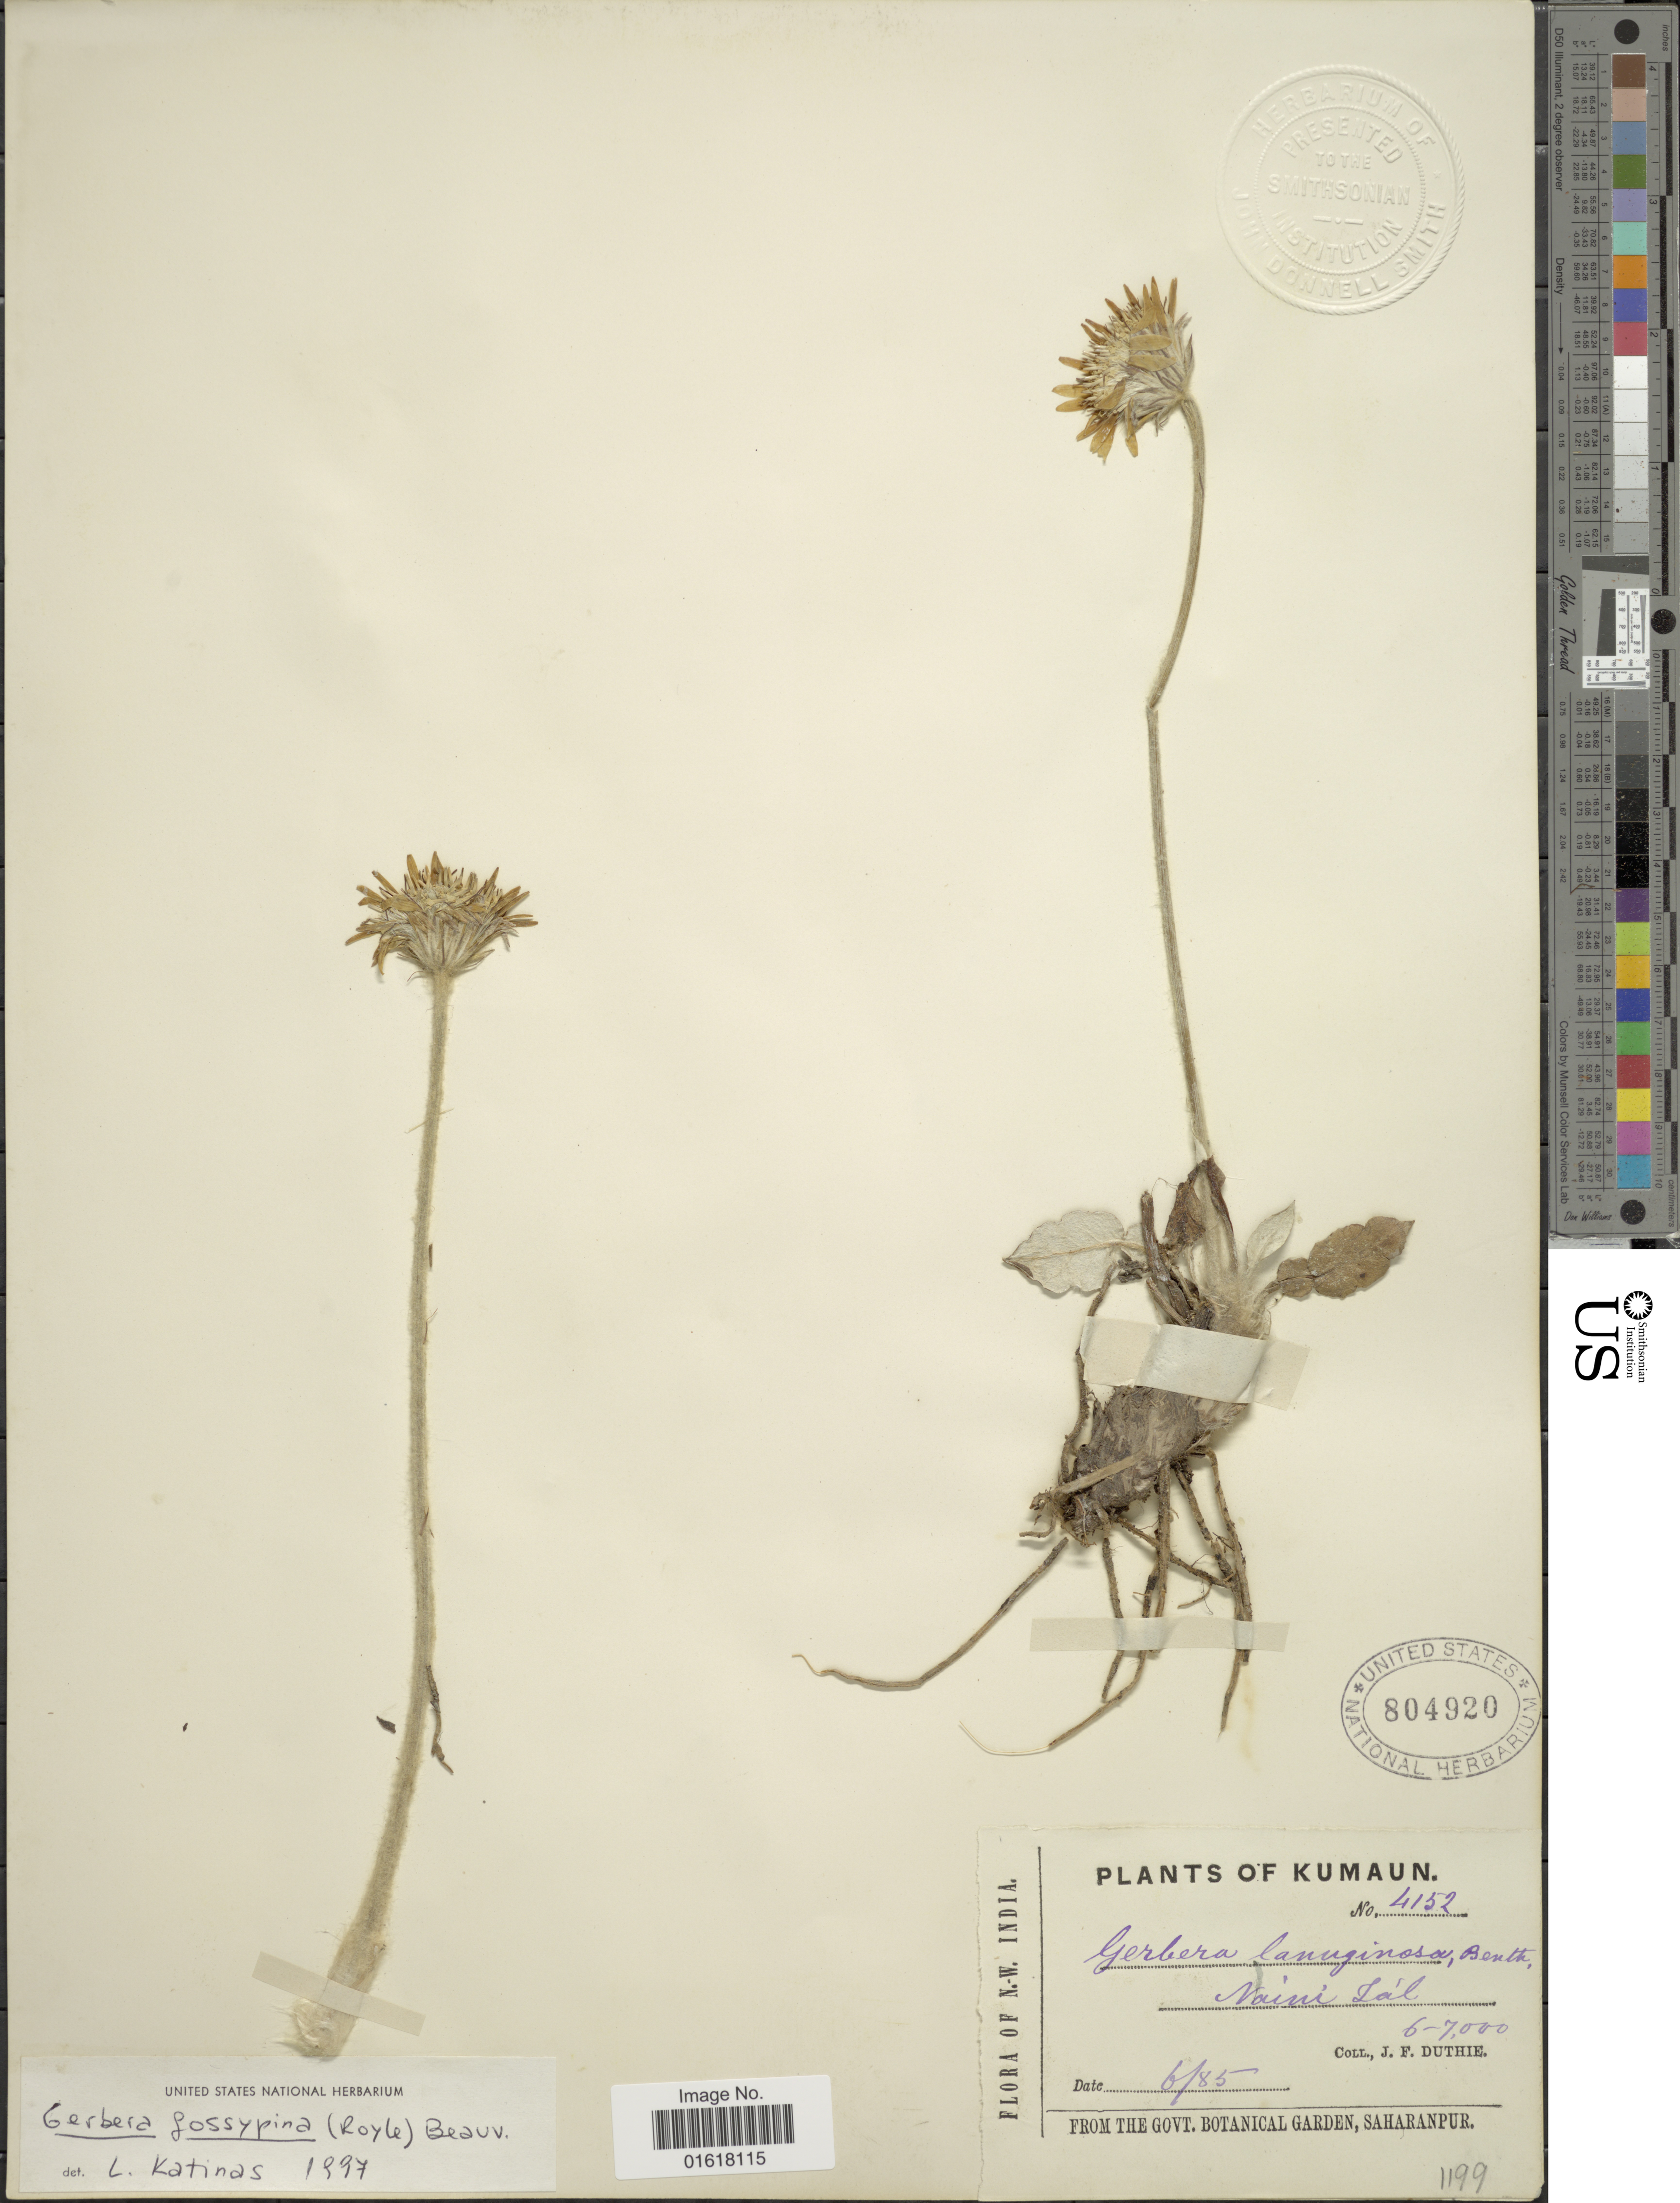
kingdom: Plantae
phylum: Tracheophyta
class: Magnoliopsida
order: Asterales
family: Asteraceae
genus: Gerbera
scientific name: Gerbera gossypina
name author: (Royle) Beauverd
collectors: J. F. Duthie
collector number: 4152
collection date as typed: Transcribed d/m/y: /6/85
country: India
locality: N. W. India. Kumaun. Naini Tál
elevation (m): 1829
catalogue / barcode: US 804920